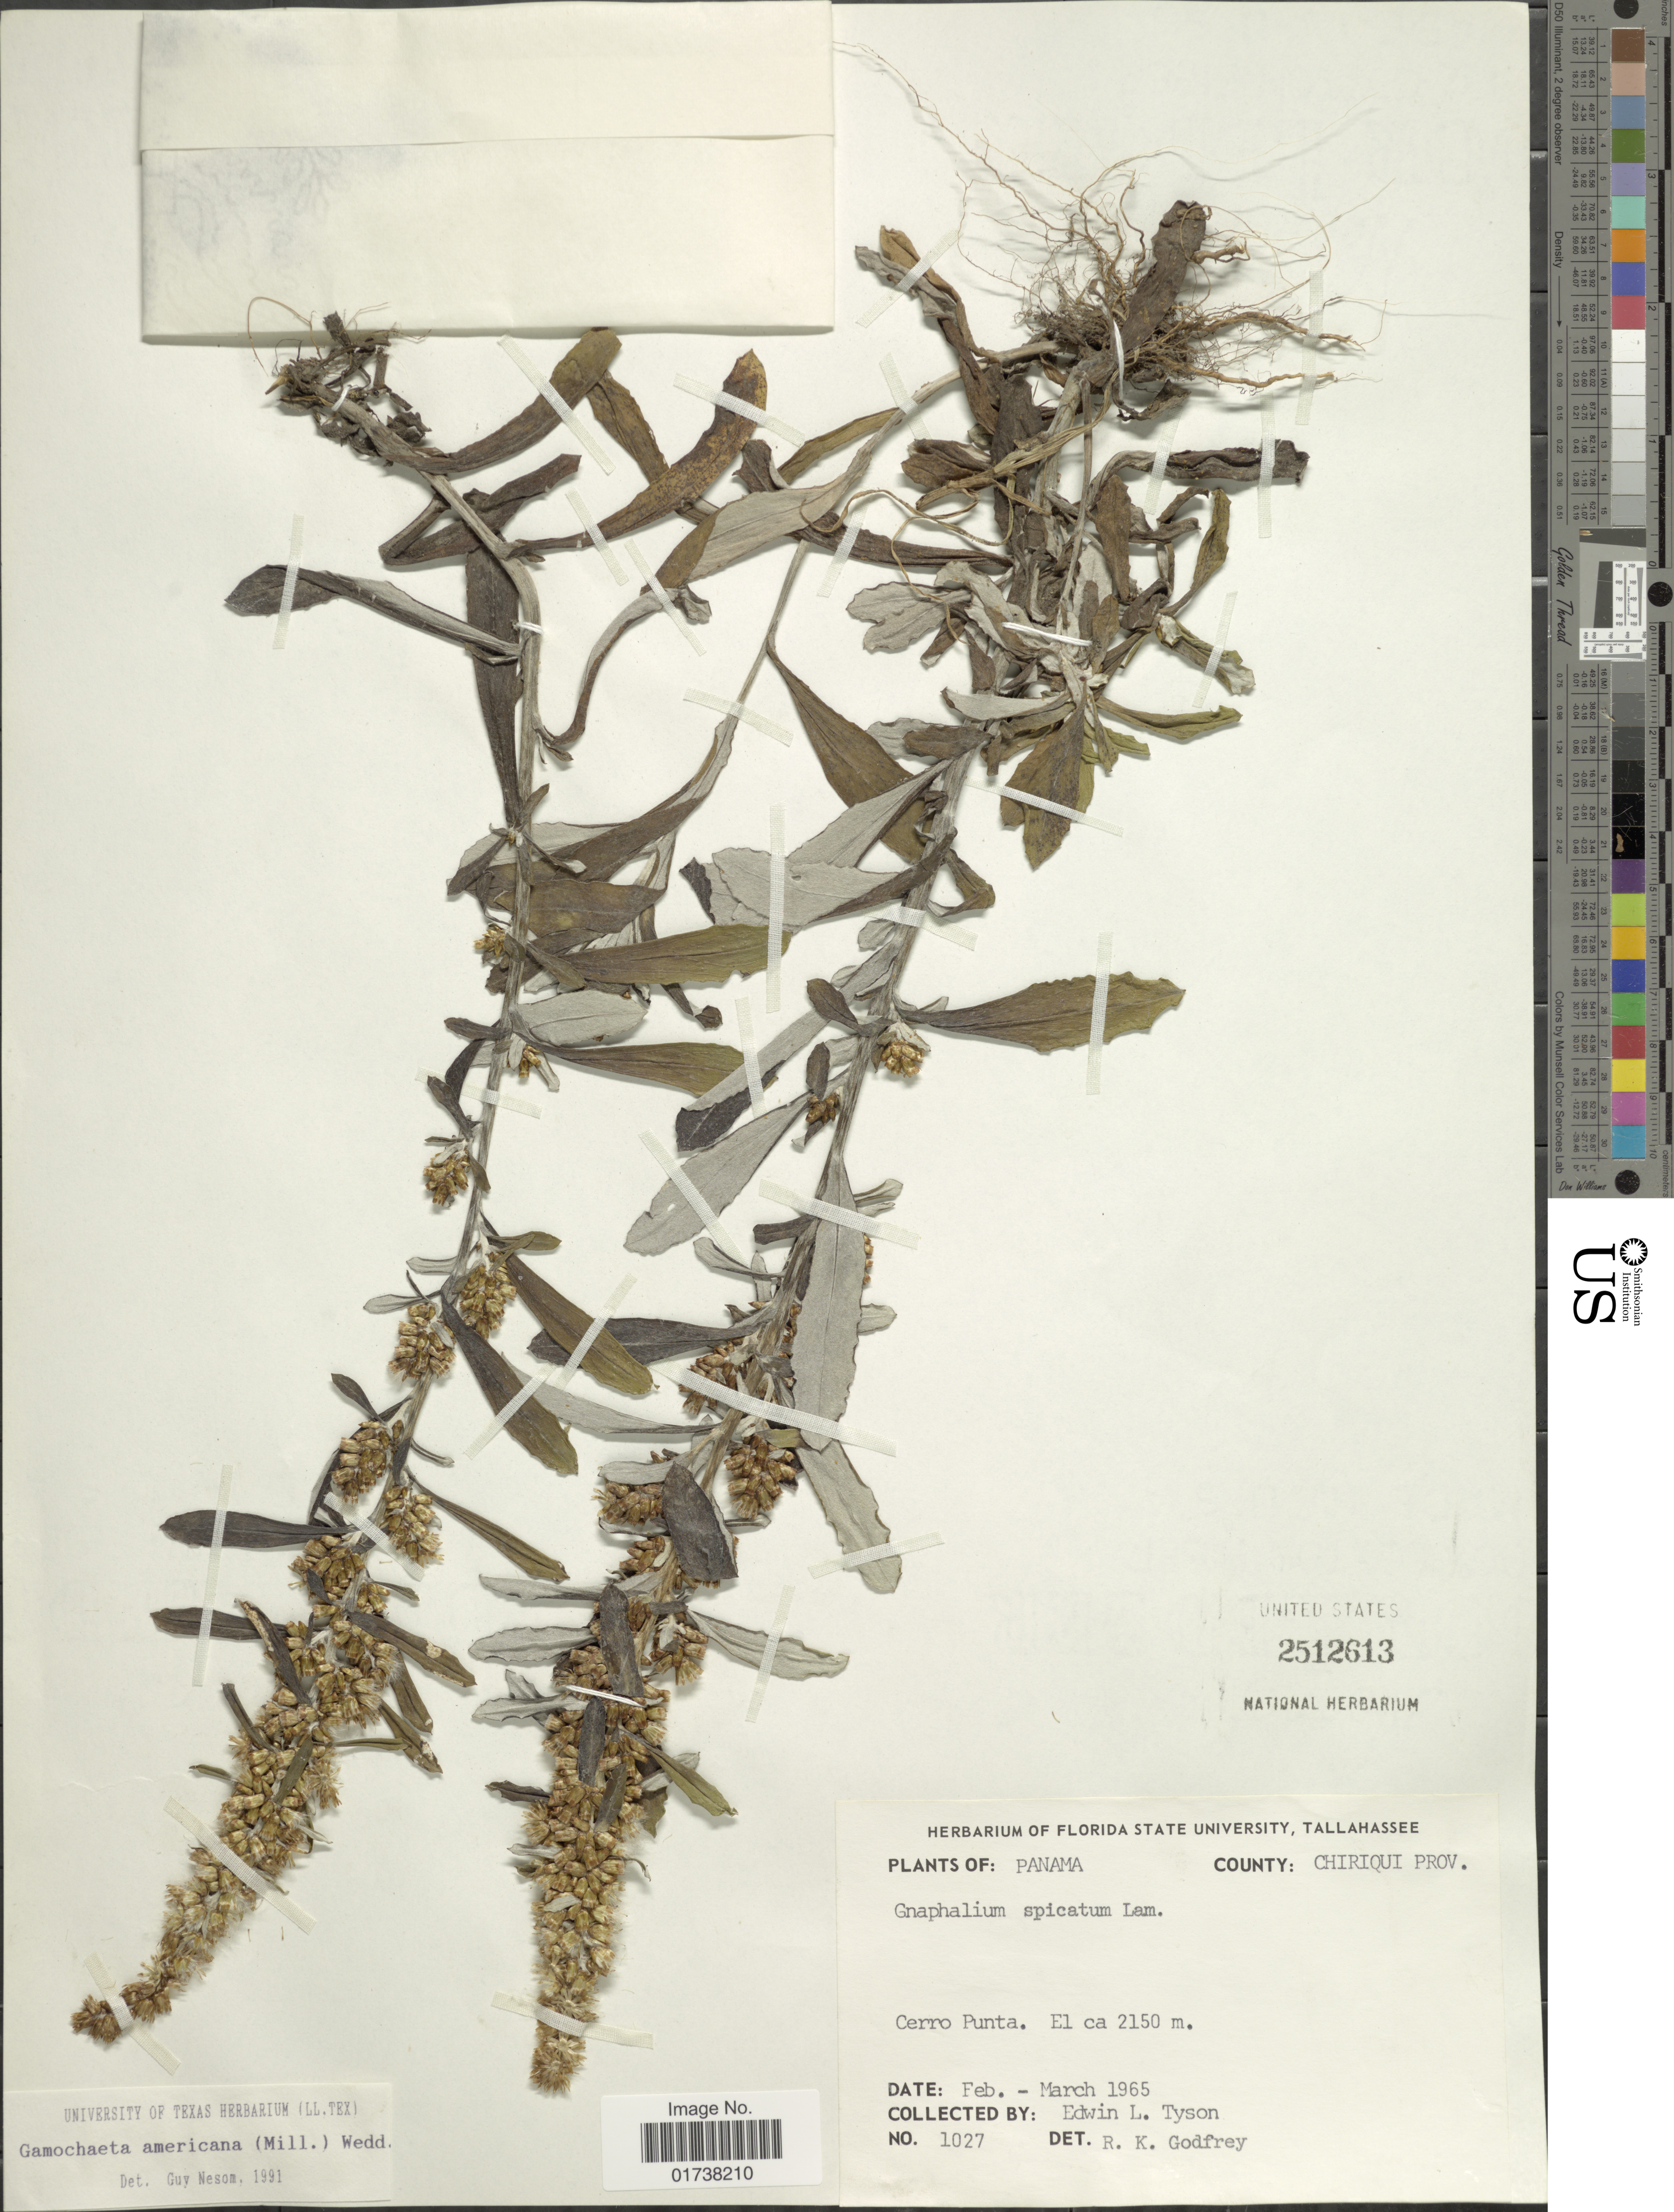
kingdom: Plantae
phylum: Tracheophyta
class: Magnoliopsida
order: Asterales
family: Asteraceae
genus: Gamochaeta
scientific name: Gamochaeta americana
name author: (Mill.) Wedd.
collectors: E. L. Tyson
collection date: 1965-02/1965-03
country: Panama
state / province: Chiriqui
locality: County: Chiriqui Prov., Cerro Punta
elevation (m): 2150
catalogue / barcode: US 2512613